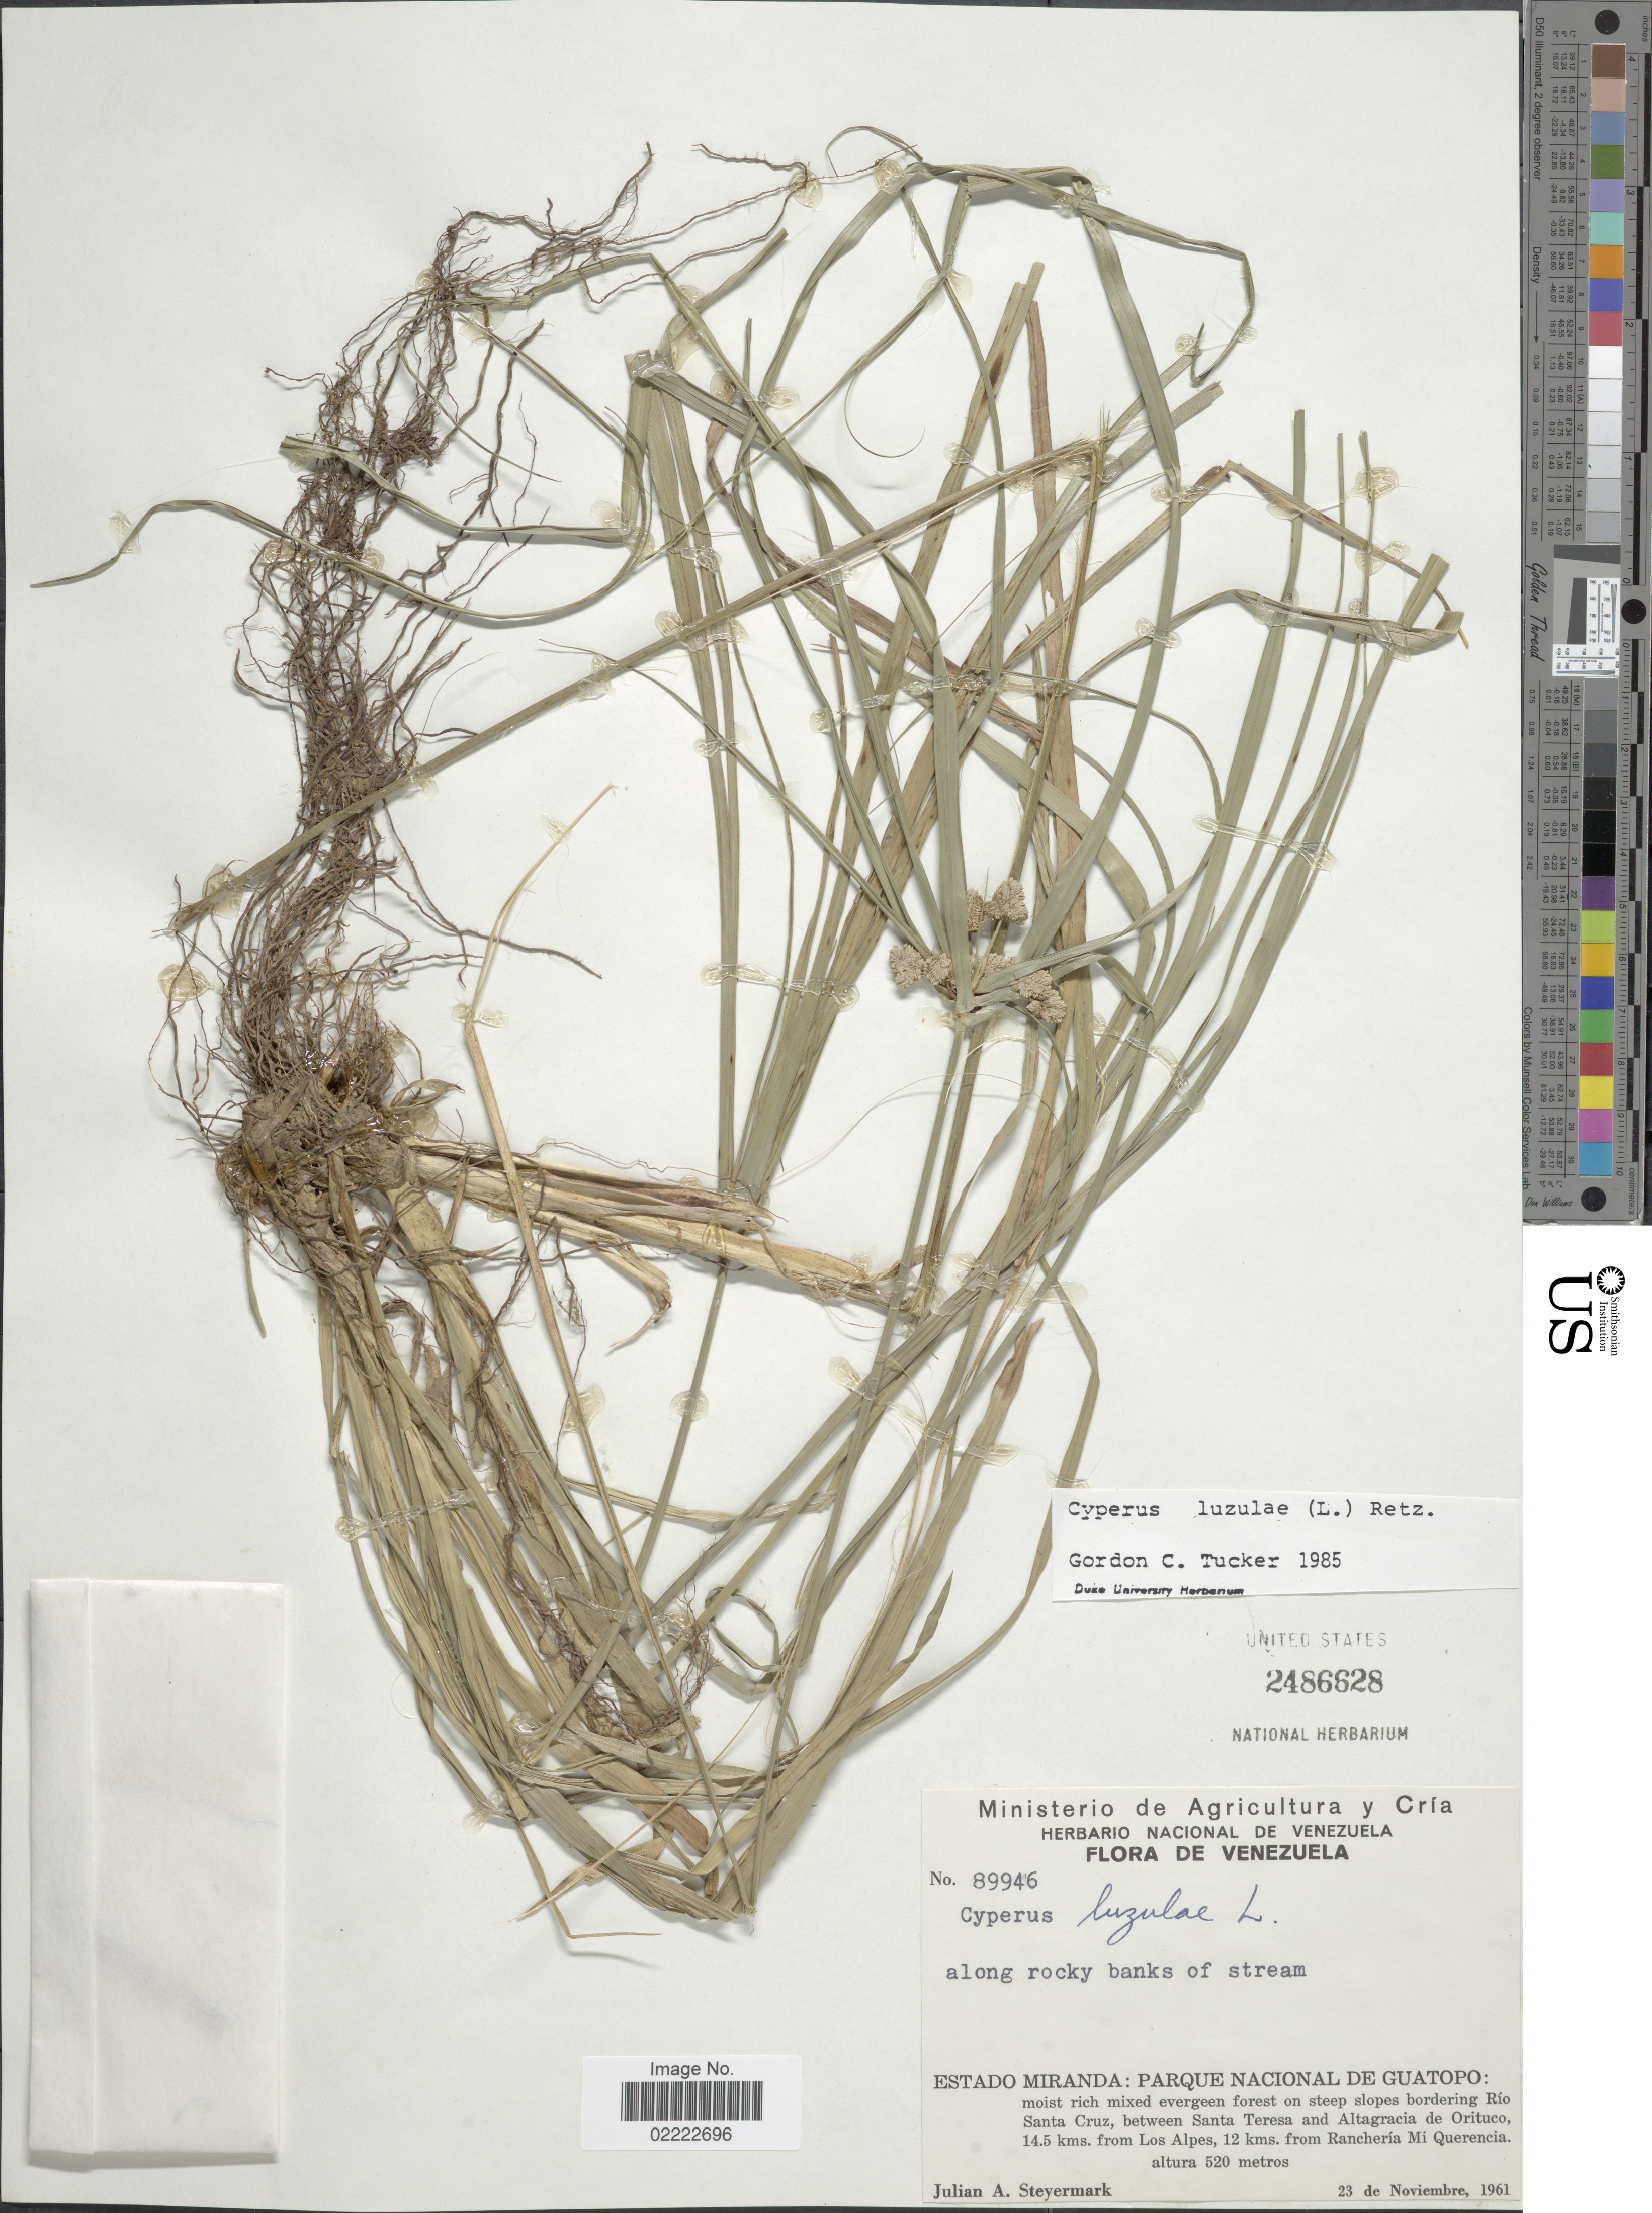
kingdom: Plantae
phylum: Tracheophyta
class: Liliopsida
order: Poales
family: Cyperaceae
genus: Cyperus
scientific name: Cyperus luzulae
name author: (L.) Rottb. ex Retz.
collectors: J. Steyermark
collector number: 89946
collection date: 1961-11-23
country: Venezuela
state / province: Miranda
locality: Parque Nacional de Guatopo: moist rich mixed evergreen forest on steep slopes bordering Río Santa Cruz, between Santa Teresa and Altagracia de Orituco, 14.5 kms from Los Alpes, 12 kms from Ranchería Mi Querencia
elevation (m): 520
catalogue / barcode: US 2486628